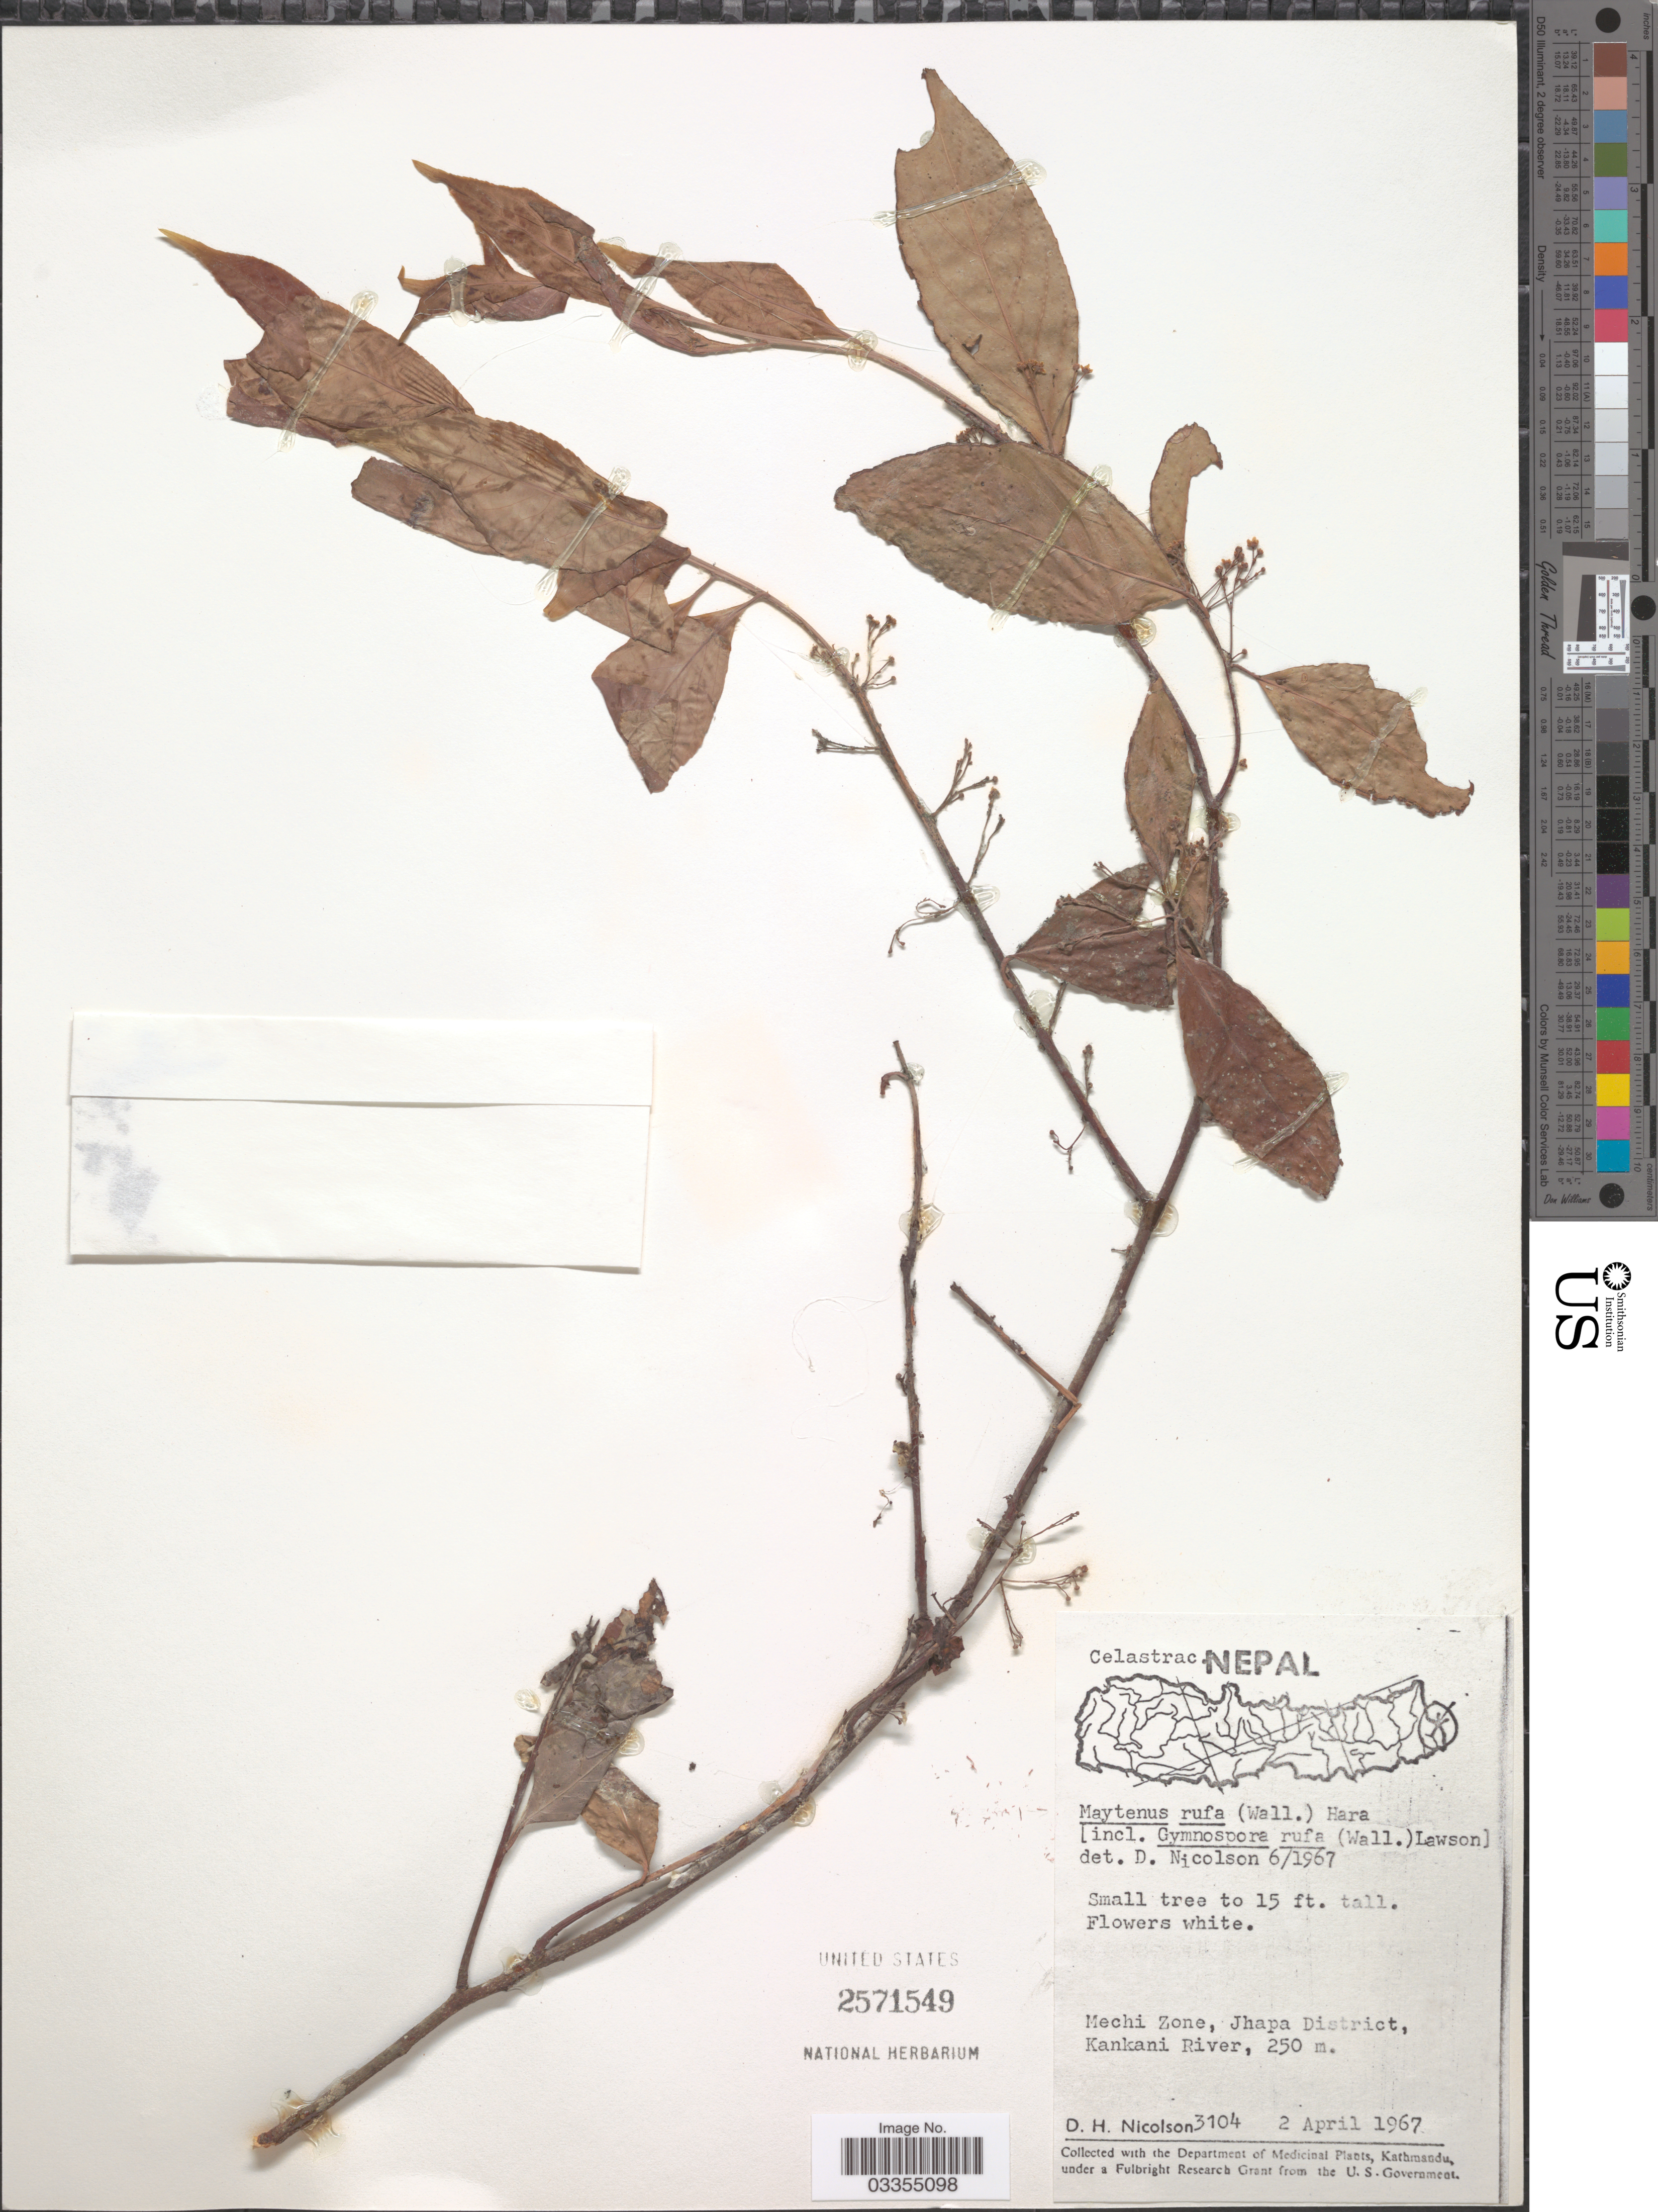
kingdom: Plantae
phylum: Tracheophyta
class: Magnoliopsida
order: Celastrales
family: Celastraceae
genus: Gymnosporia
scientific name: Gymnosporia rufa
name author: (Wall.) Hook. f.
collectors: D. H. Nicolson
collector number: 3104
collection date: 1967-04-02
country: Nepal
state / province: Mechi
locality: Mechi Zone, Jhapa District, Kankani River.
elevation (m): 250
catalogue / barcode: US 2571549